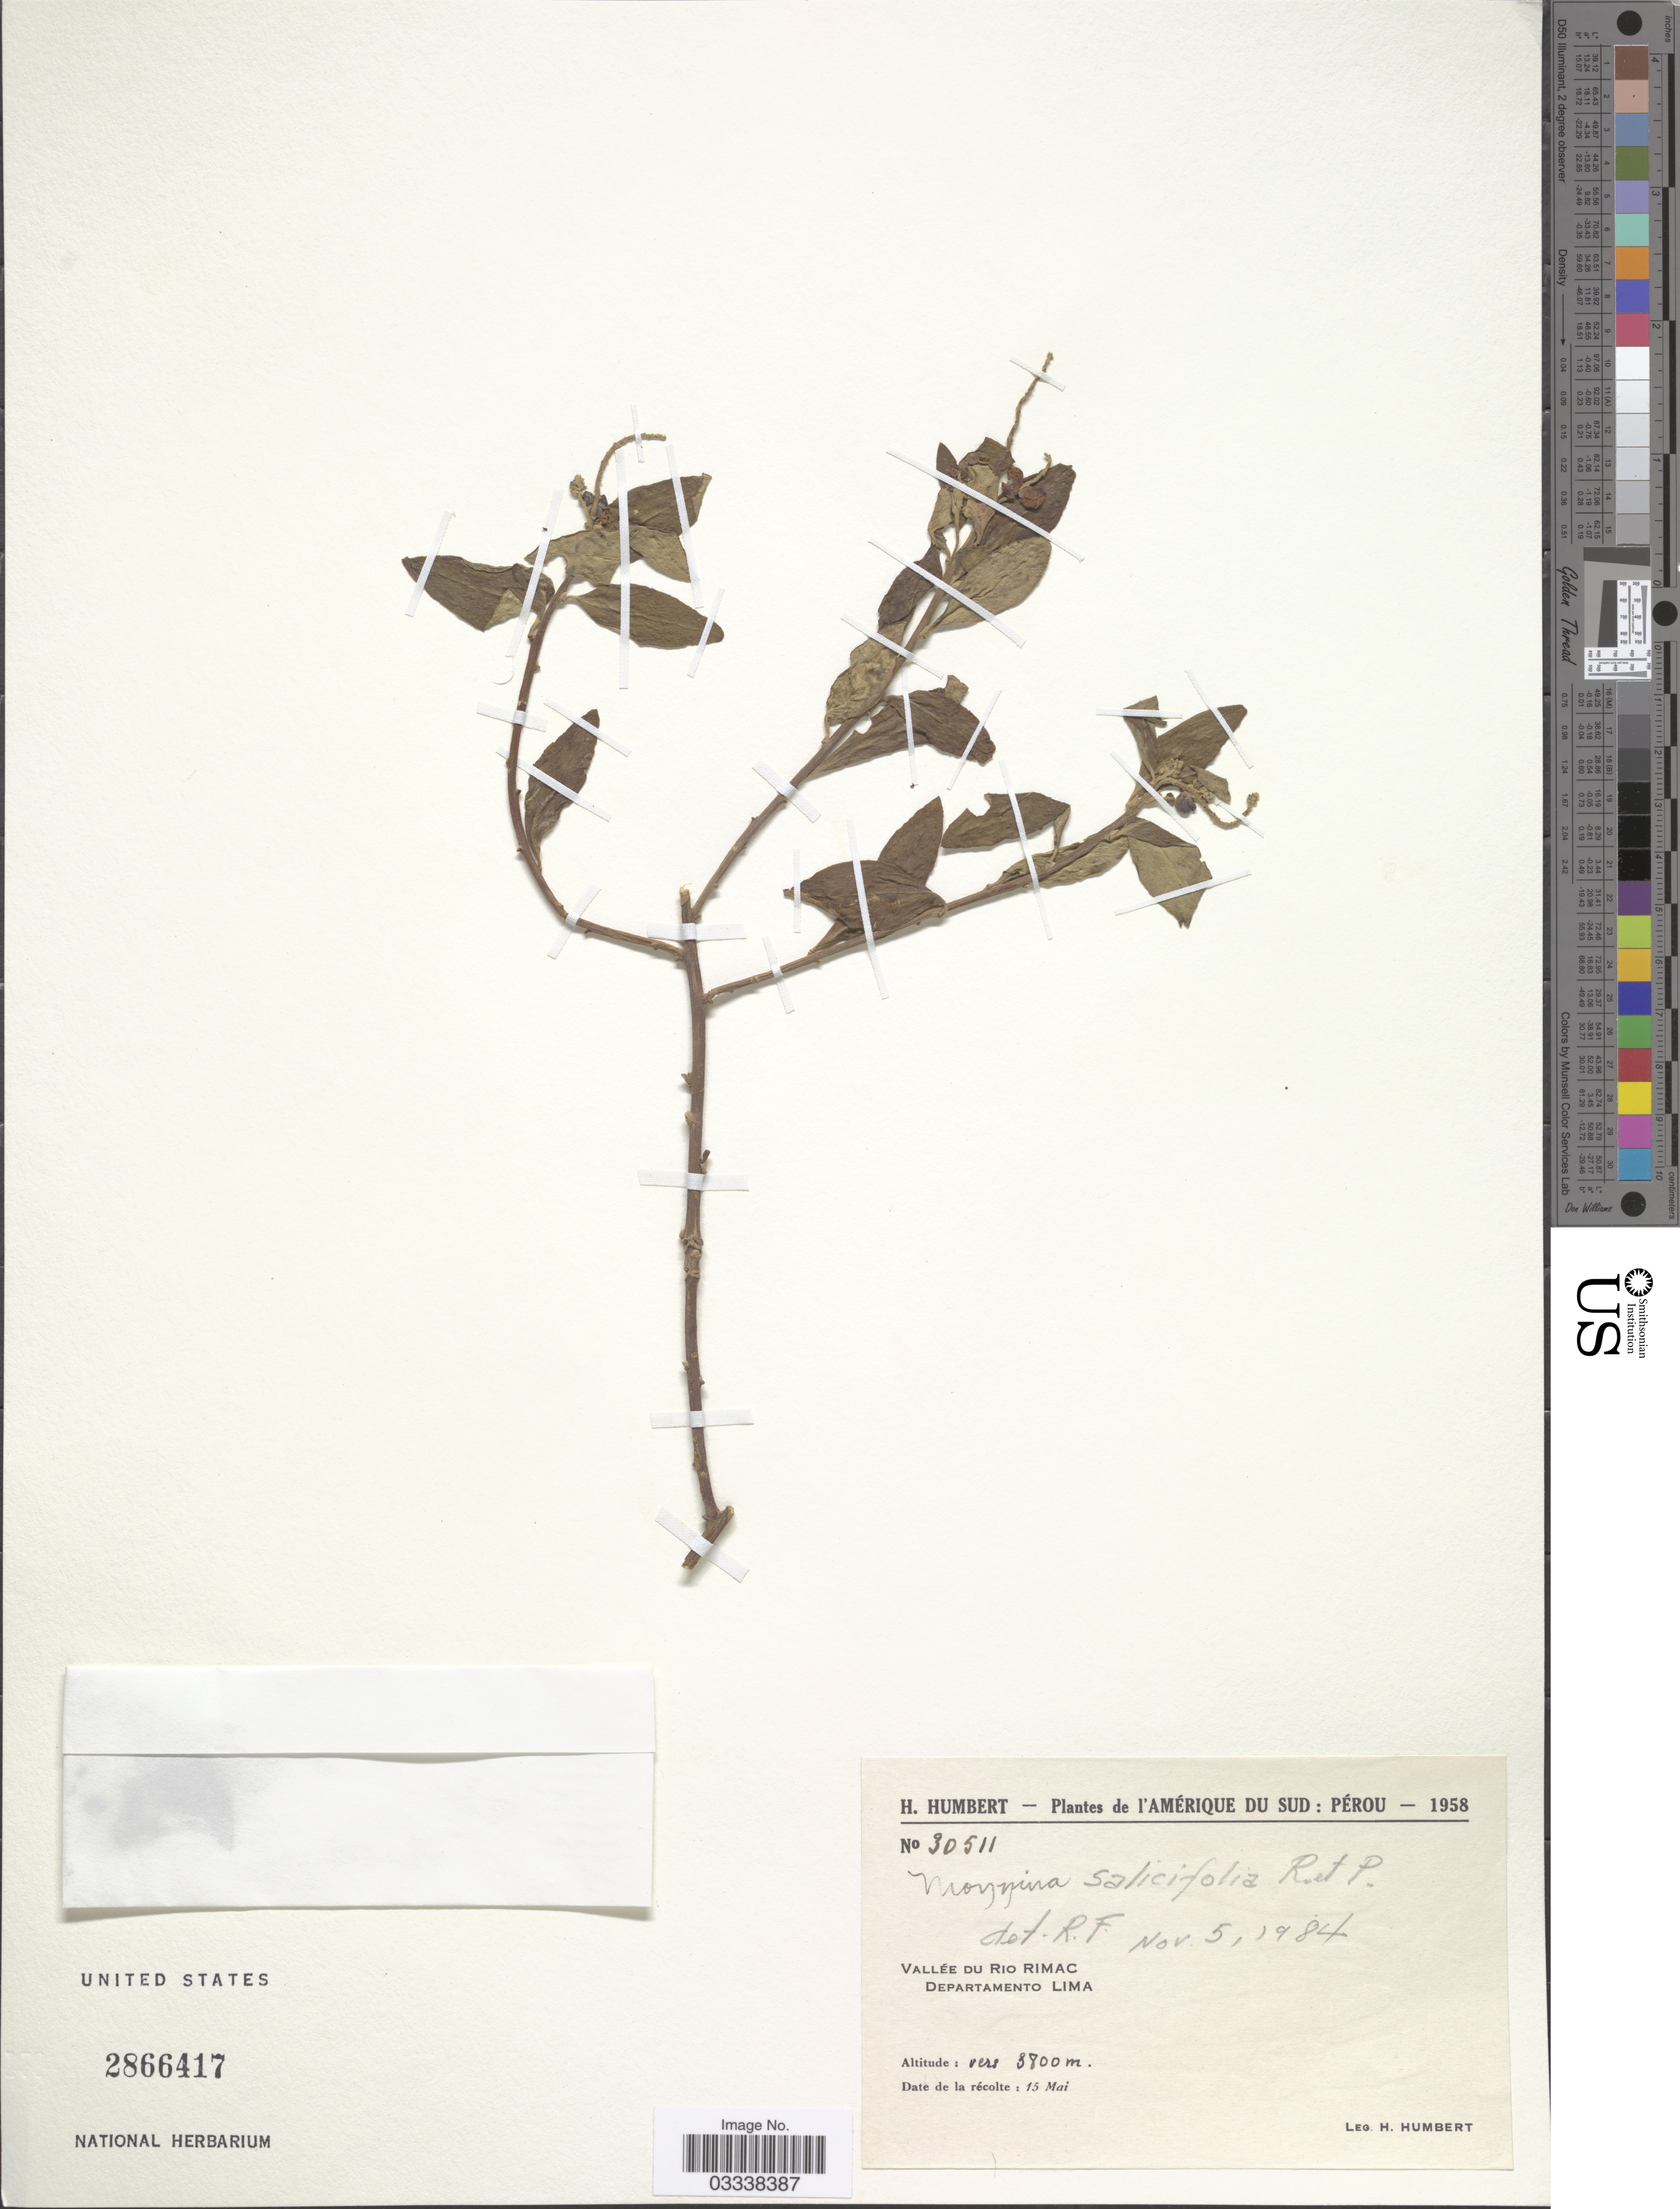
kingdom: Plantae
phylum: Tracheophyta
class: Magnoliopsida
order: Fabales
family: Polygalaceae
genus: Monnina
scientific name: Monnina salicifolia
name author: Ruiz & Pav.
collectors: H. Humbert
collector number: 30511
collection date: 1958-05-15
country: Peru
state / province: Lima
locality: Vallée du Rio Rimac, Departamento Lima.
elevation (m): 3800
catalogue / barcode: US 2866417